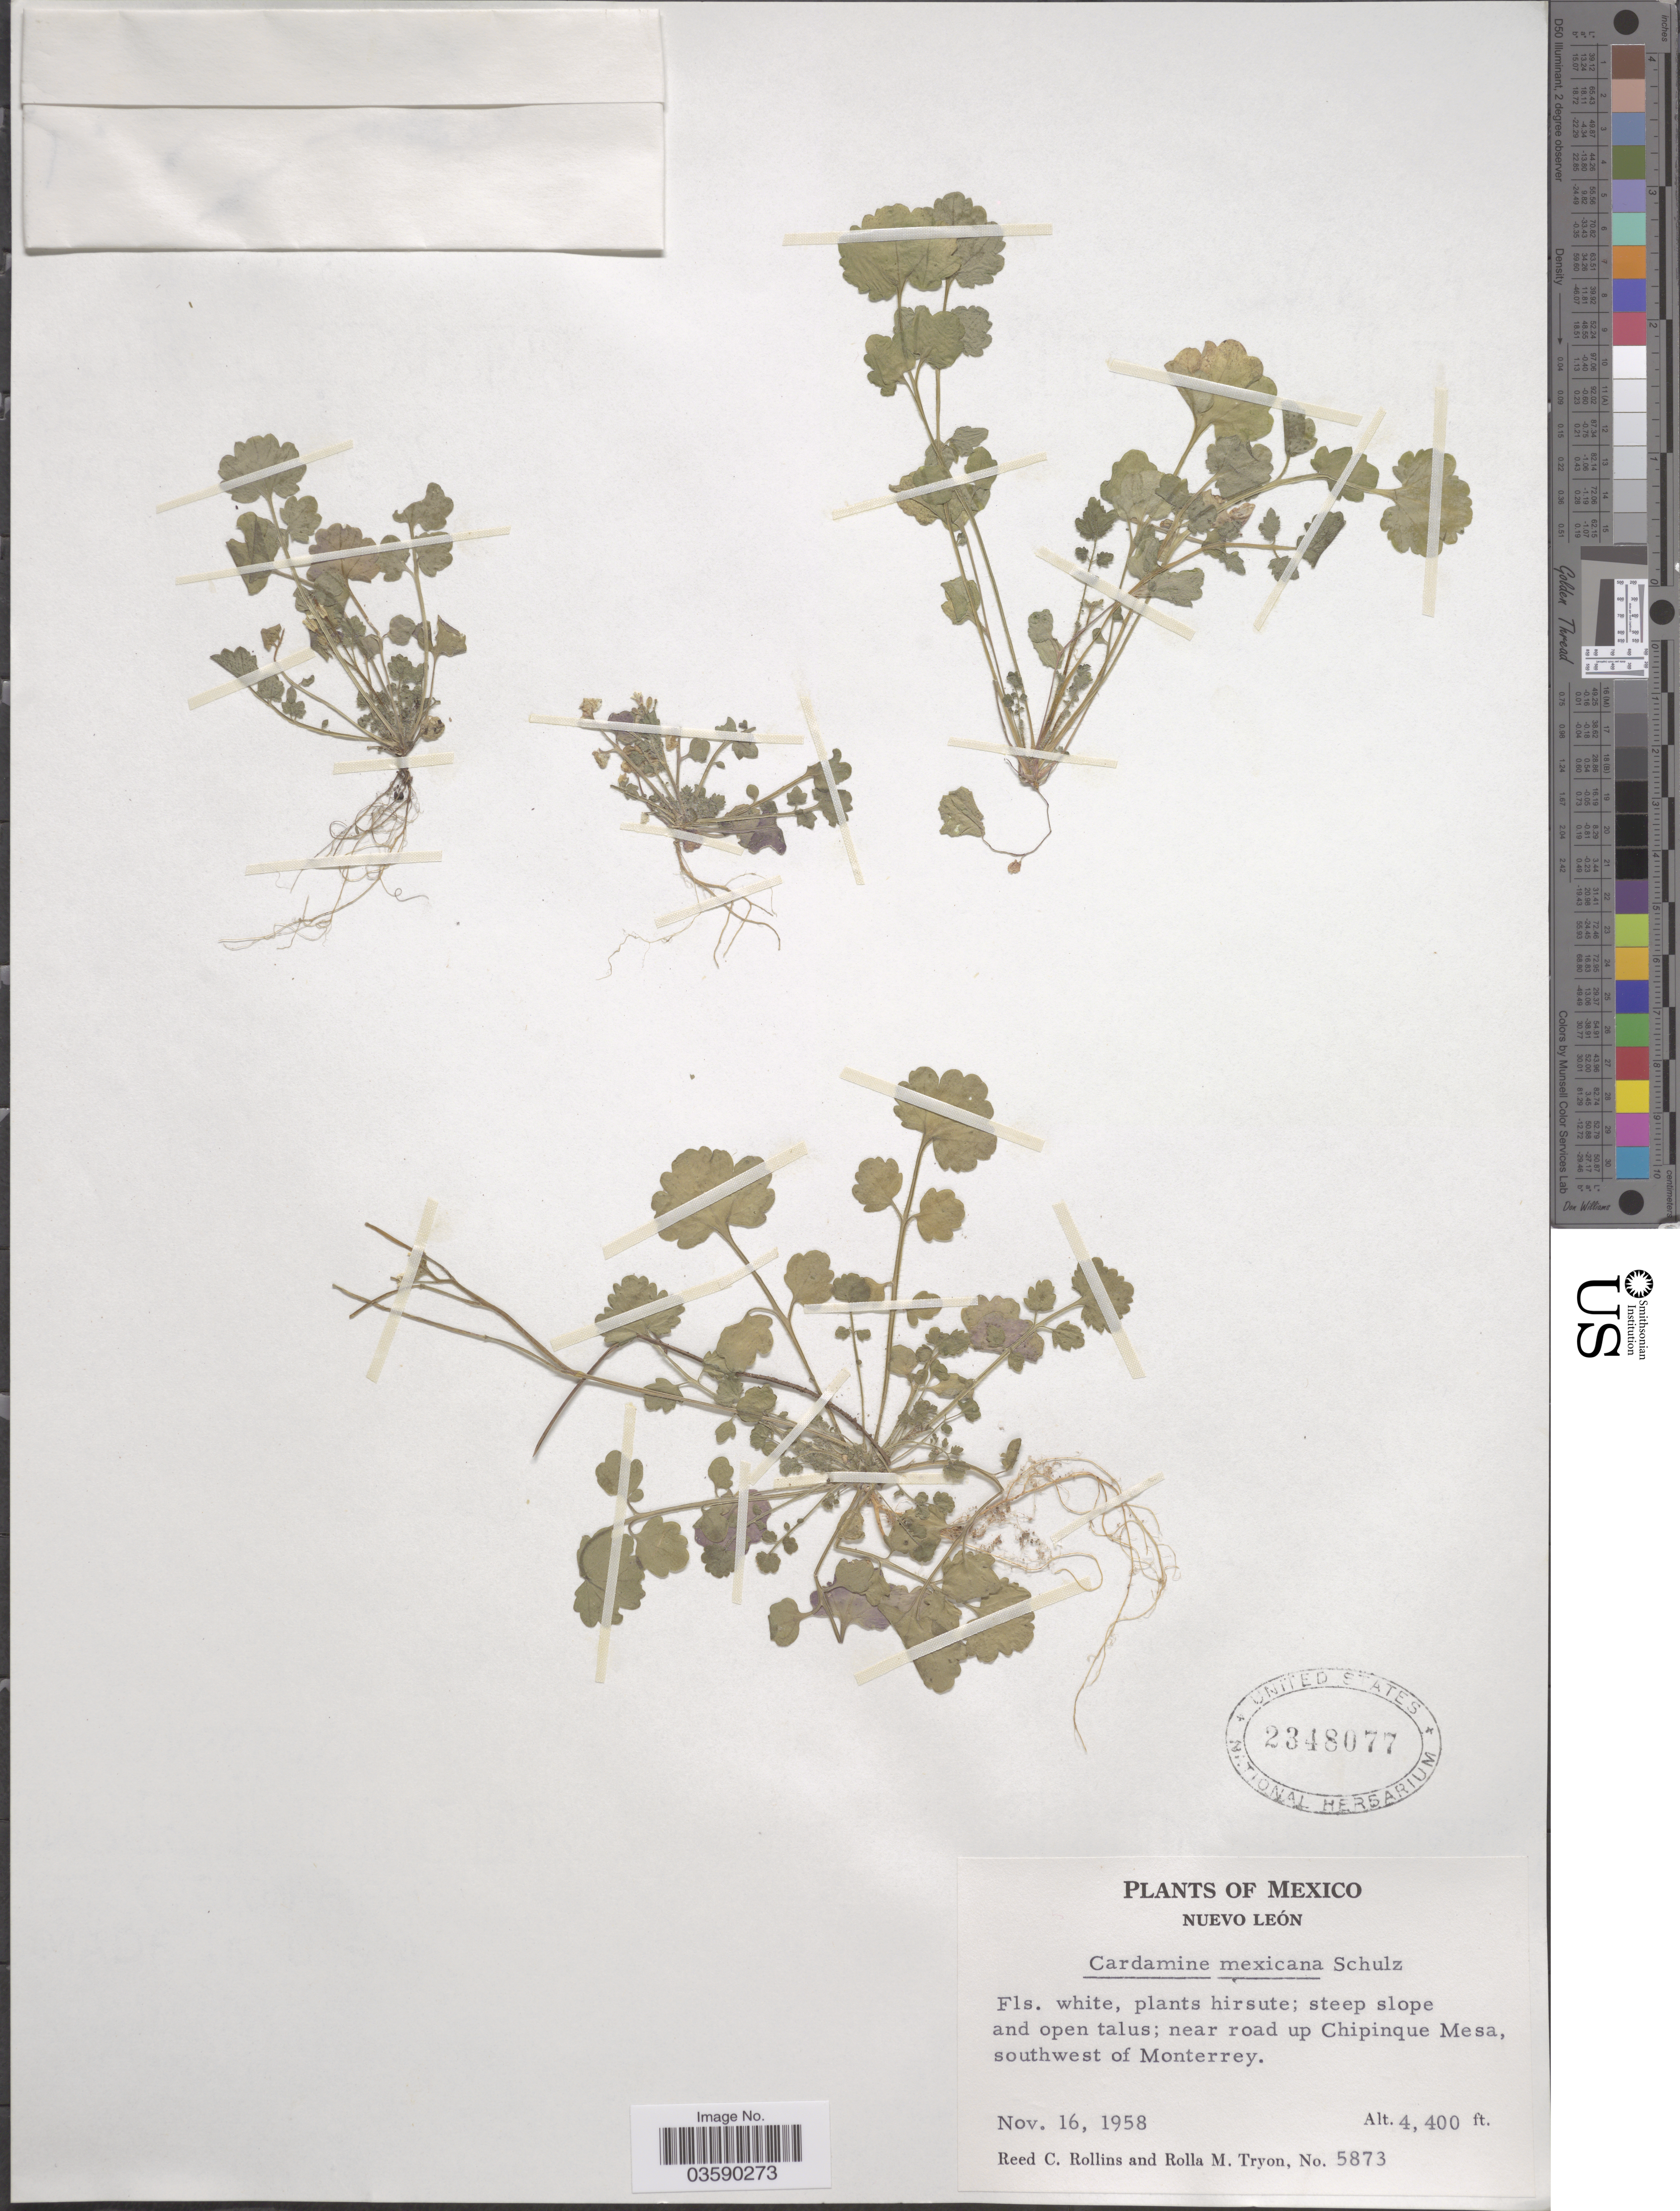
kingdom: Plantae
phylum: Tracheophyta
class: Magnoliopsida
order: Brassicales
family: Brassicaceae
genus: Cardamine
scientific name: Cardamine mexicana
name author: O.E. Schulz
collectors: R. C. Rollins & R. M. Tryon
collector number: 5873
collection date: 1958-11-16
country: Mexico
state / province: Nuevo León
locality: Near road up Chipinque Mesa, Southwest of Monterrey.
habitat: steep slope and open talus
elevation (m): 1341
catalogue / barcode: US 2348077